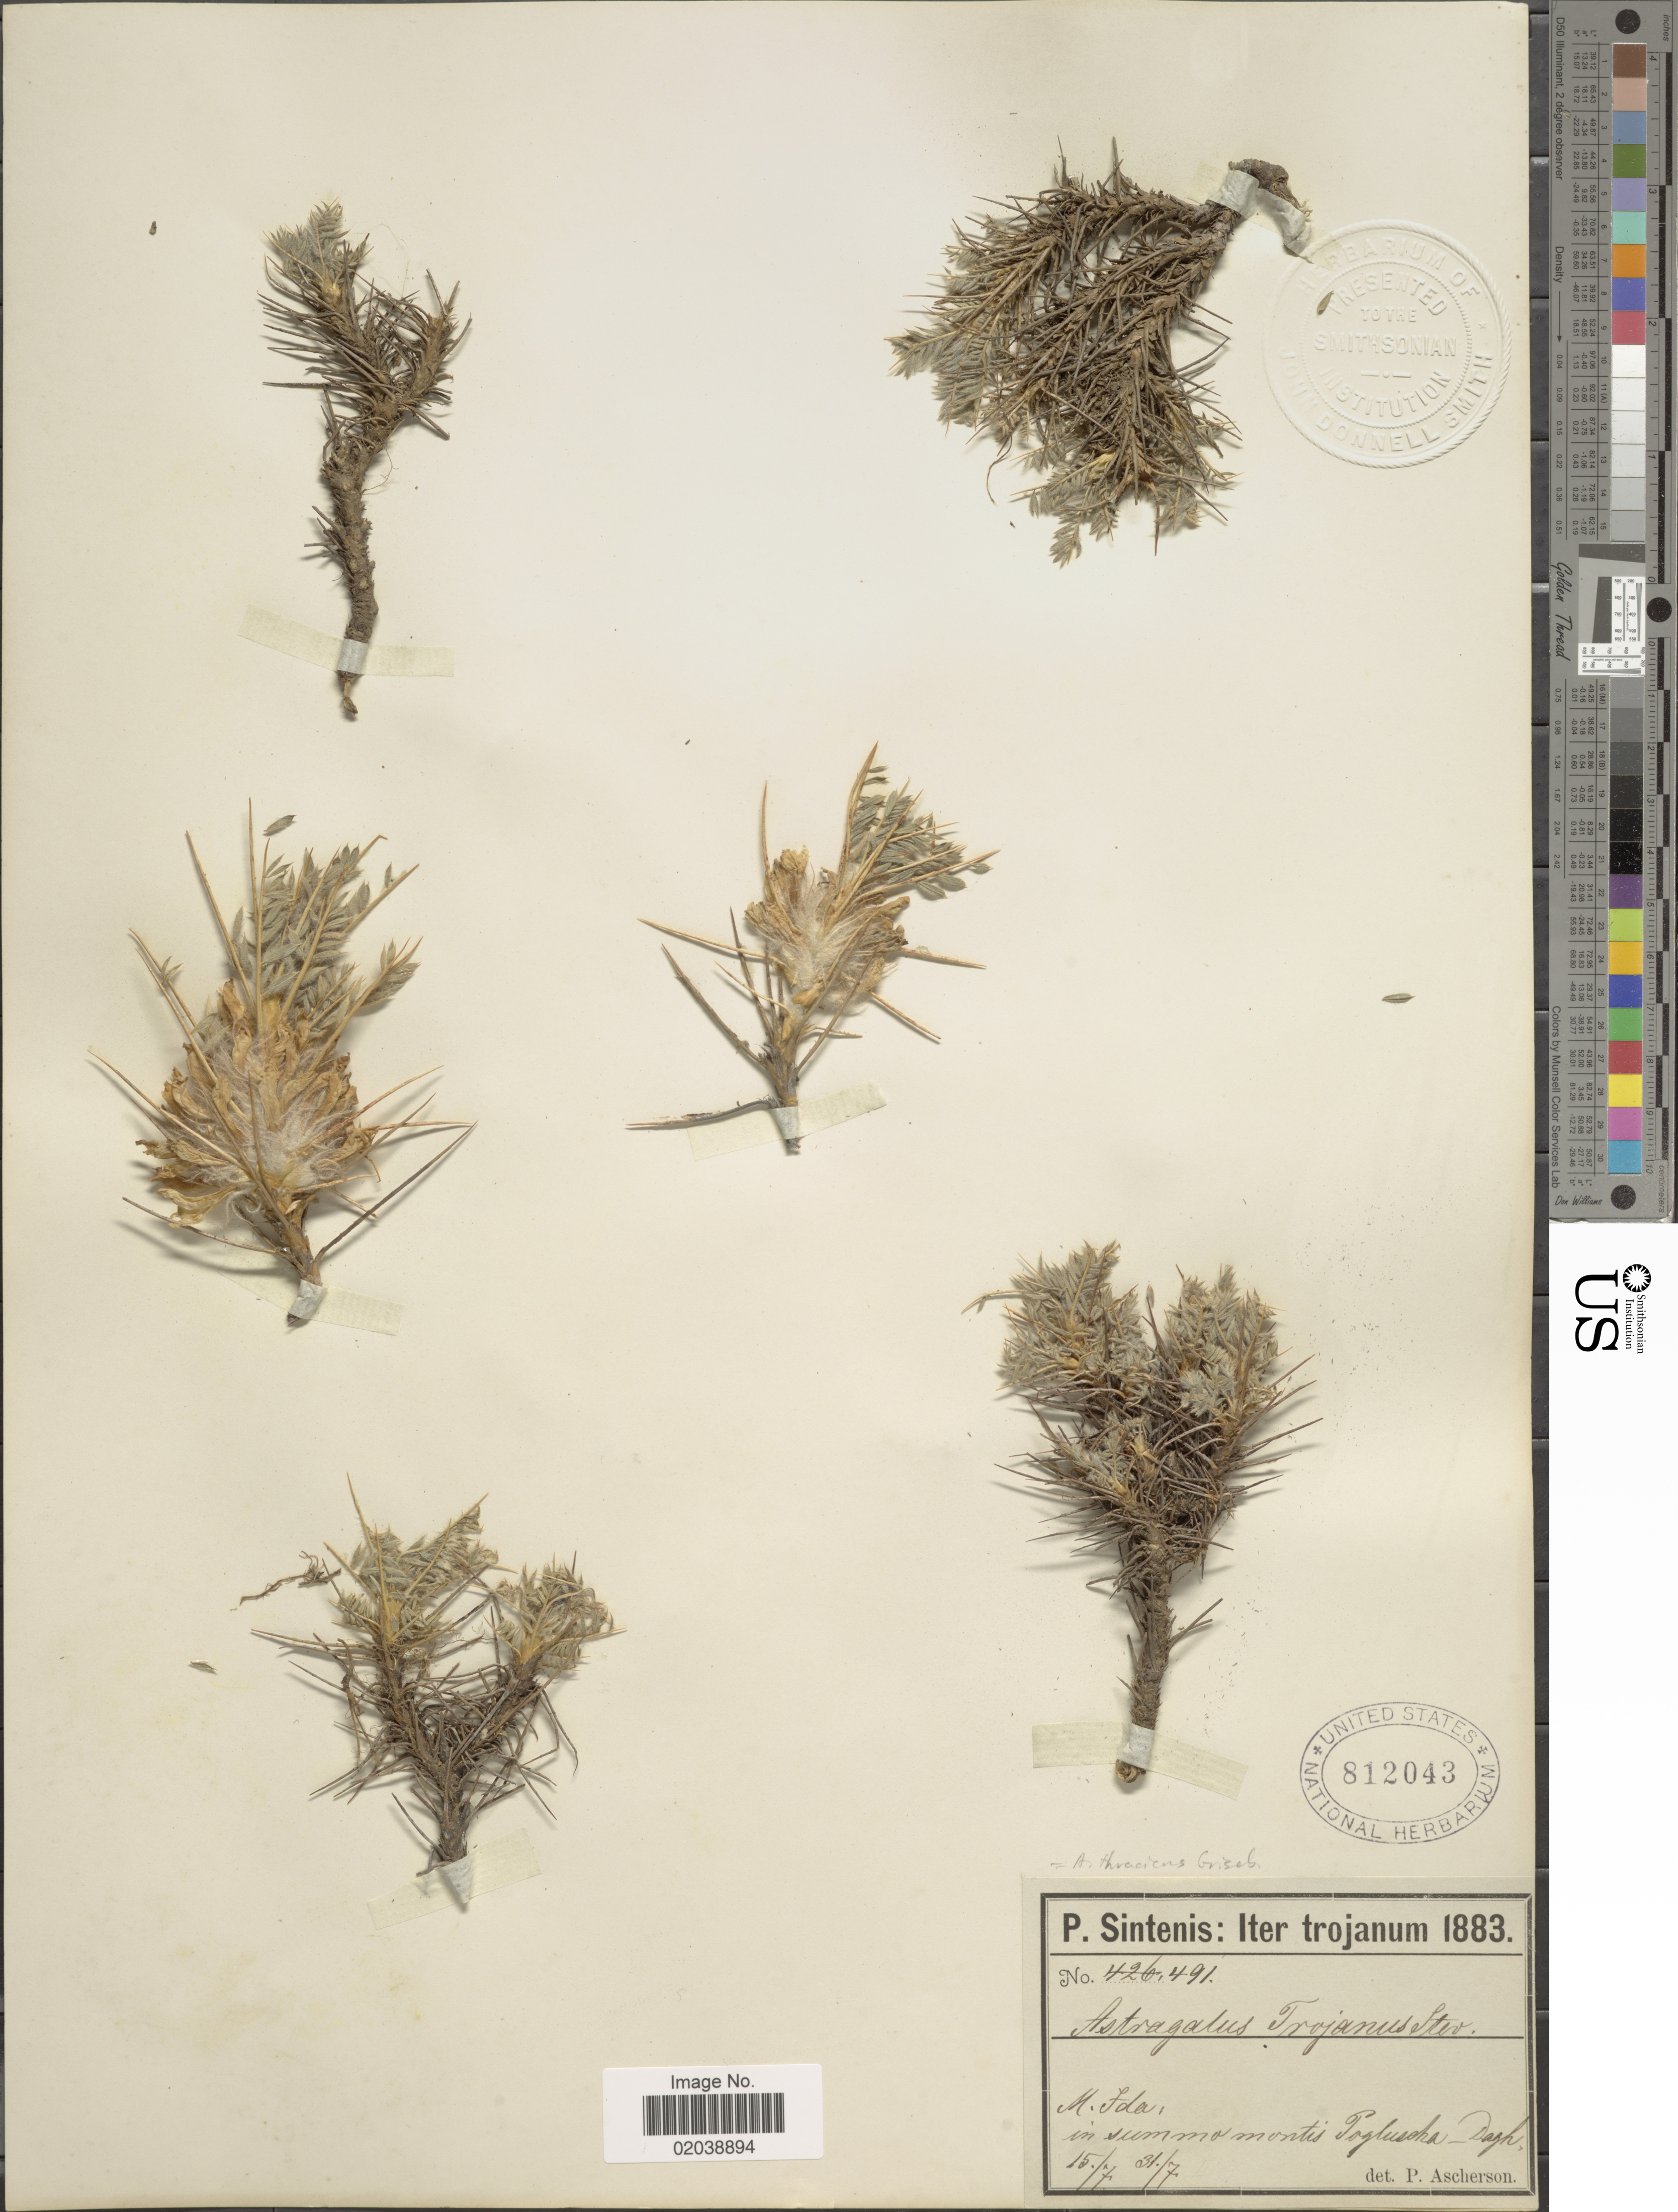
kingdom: Plantae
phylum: Tracheophyta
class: Magnoliopsida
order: Fabales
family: Fabaceae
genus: Astragalus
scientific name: Astragalus thracicus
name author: Griseb.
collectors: P. Sintenis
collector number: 491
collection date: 1883-07-15/1883-07-31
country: Turkey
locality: Iter trojanum, M. Ida: in summo montis Pogluscha - Dagh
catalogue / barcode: US 812043